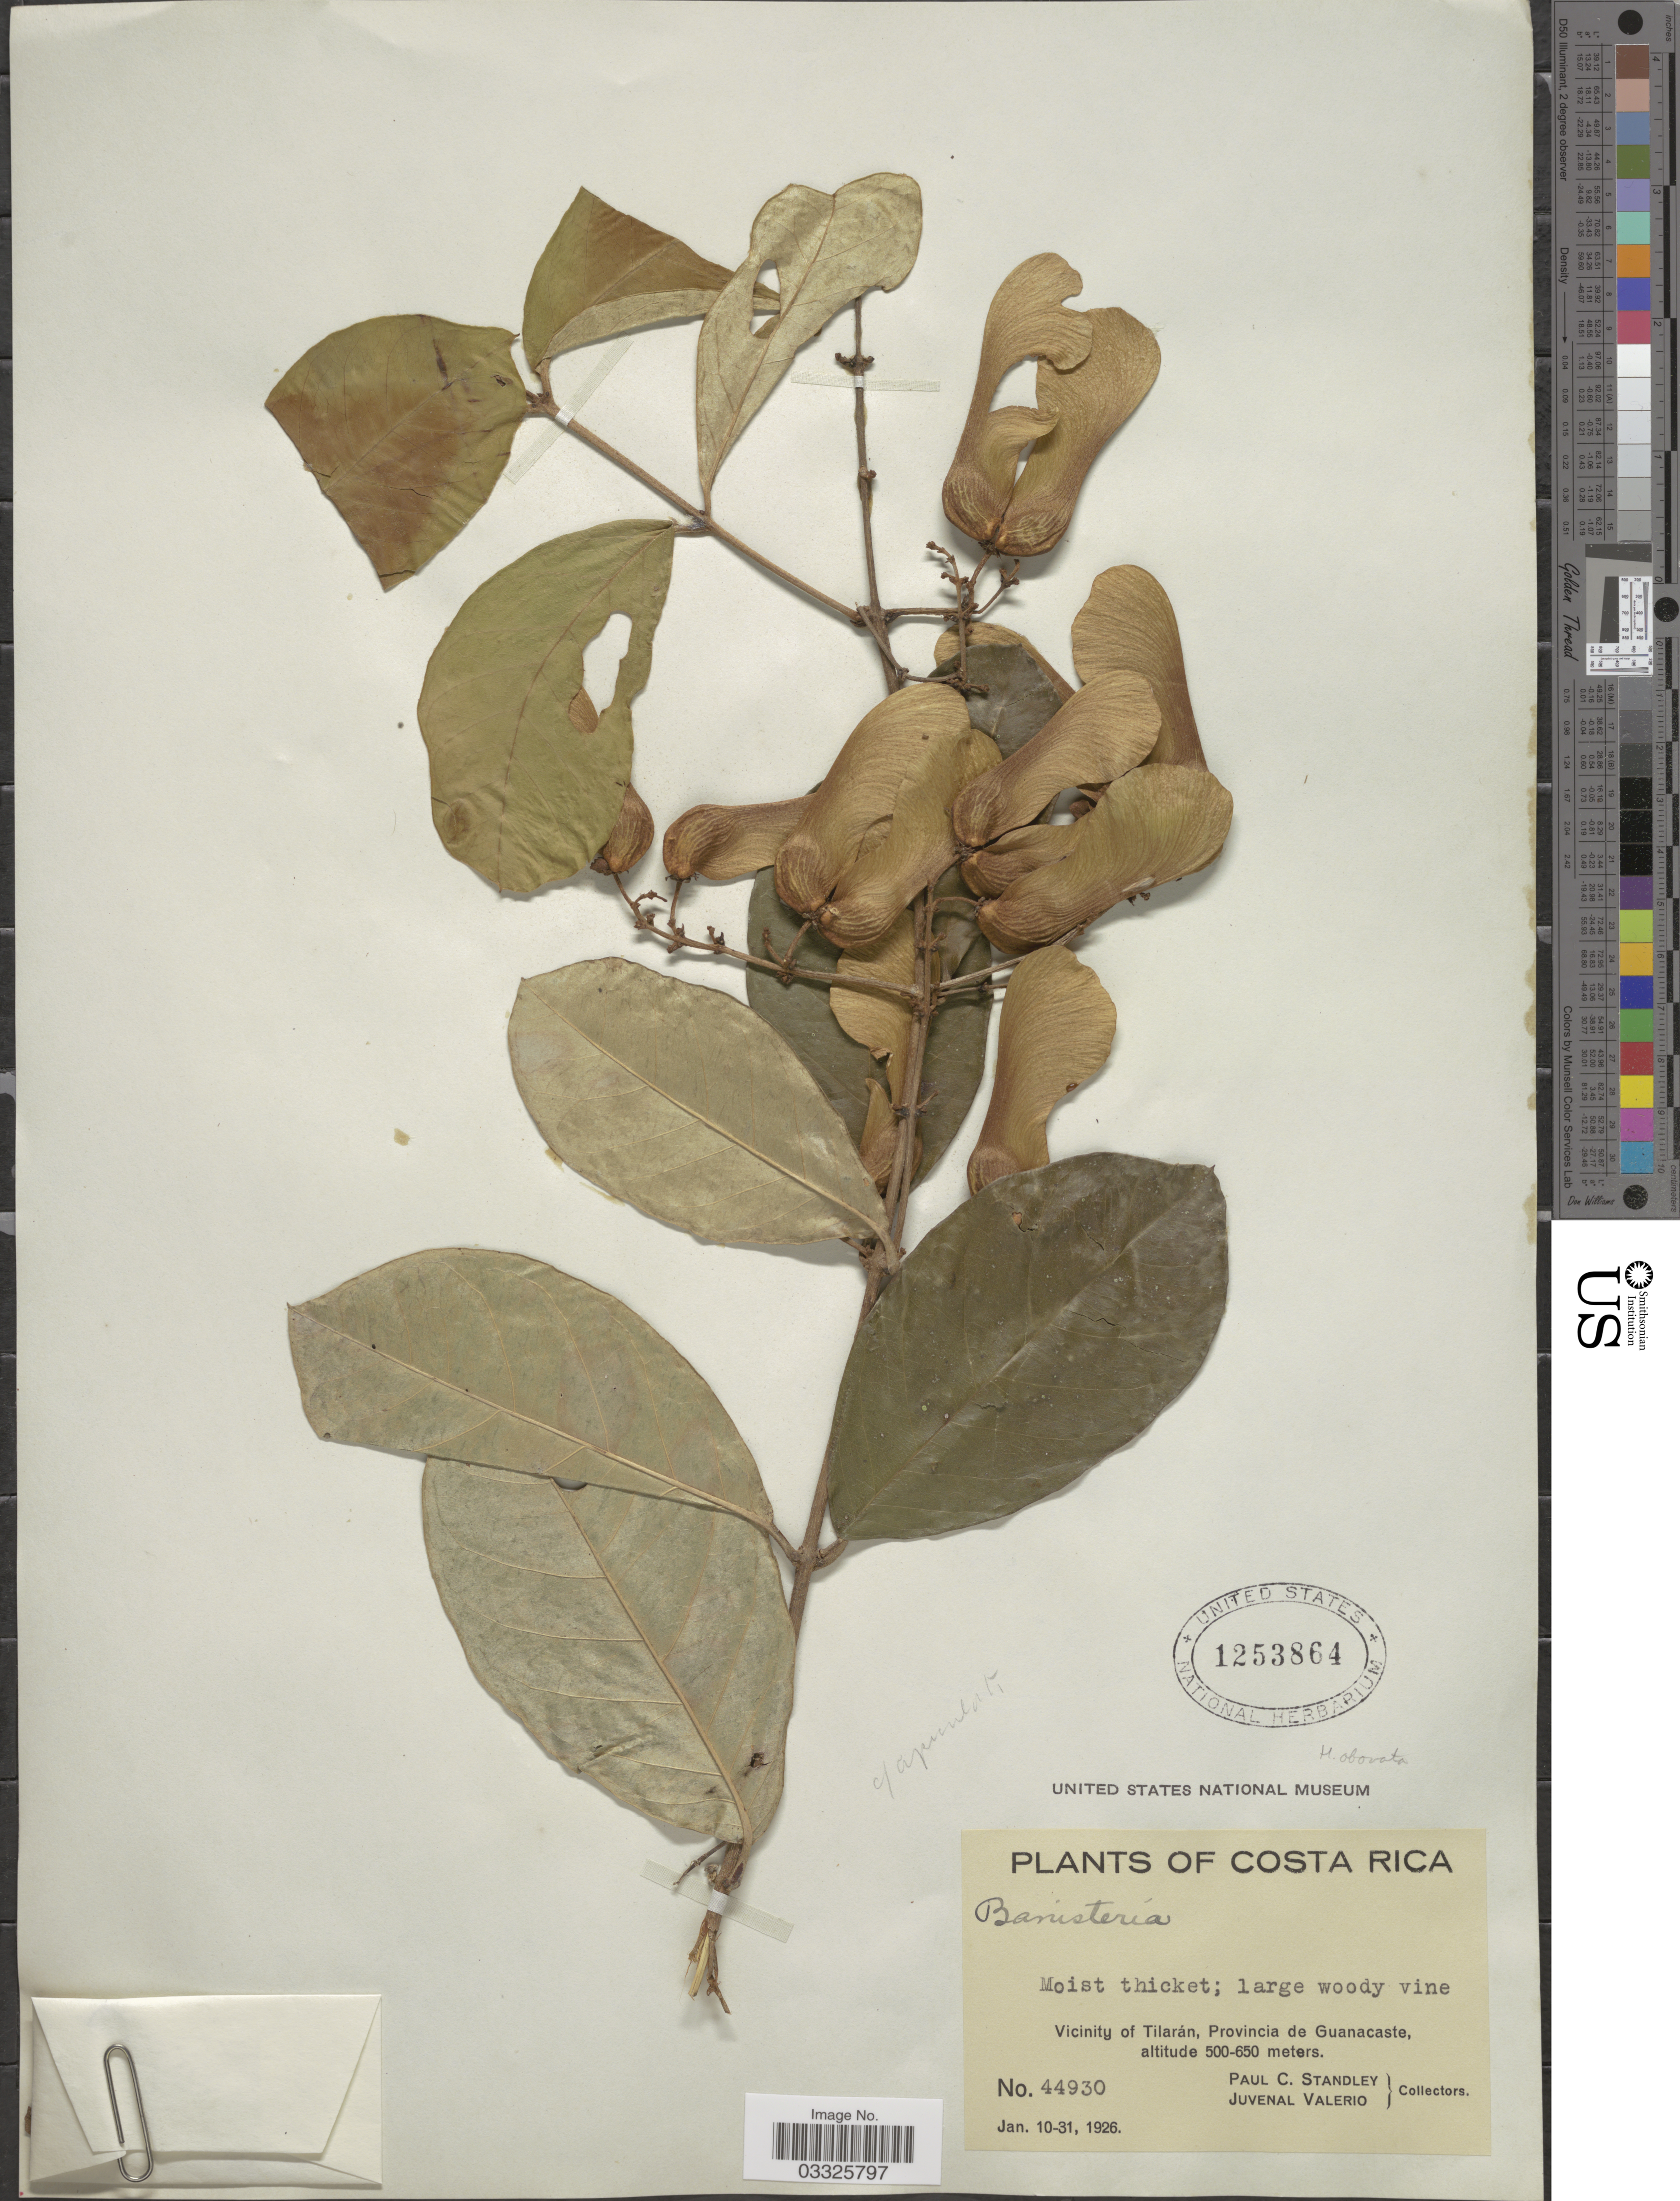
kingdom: Plantae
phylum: Tracheophyta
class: Magnoliopsida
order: Malpighiales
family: Malpighiaceae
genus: Heteropterys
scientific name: Heteropterys obovata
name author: (Small) Cuatrec. & Croat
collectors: P. C. Standley & J. Valerio R.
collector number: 44930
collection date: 1926-01-10/1926-01-31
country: Costa Rica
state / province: Guanacaste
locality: Vicinity of Tilarán.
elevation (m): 500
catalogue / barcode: US 1253864